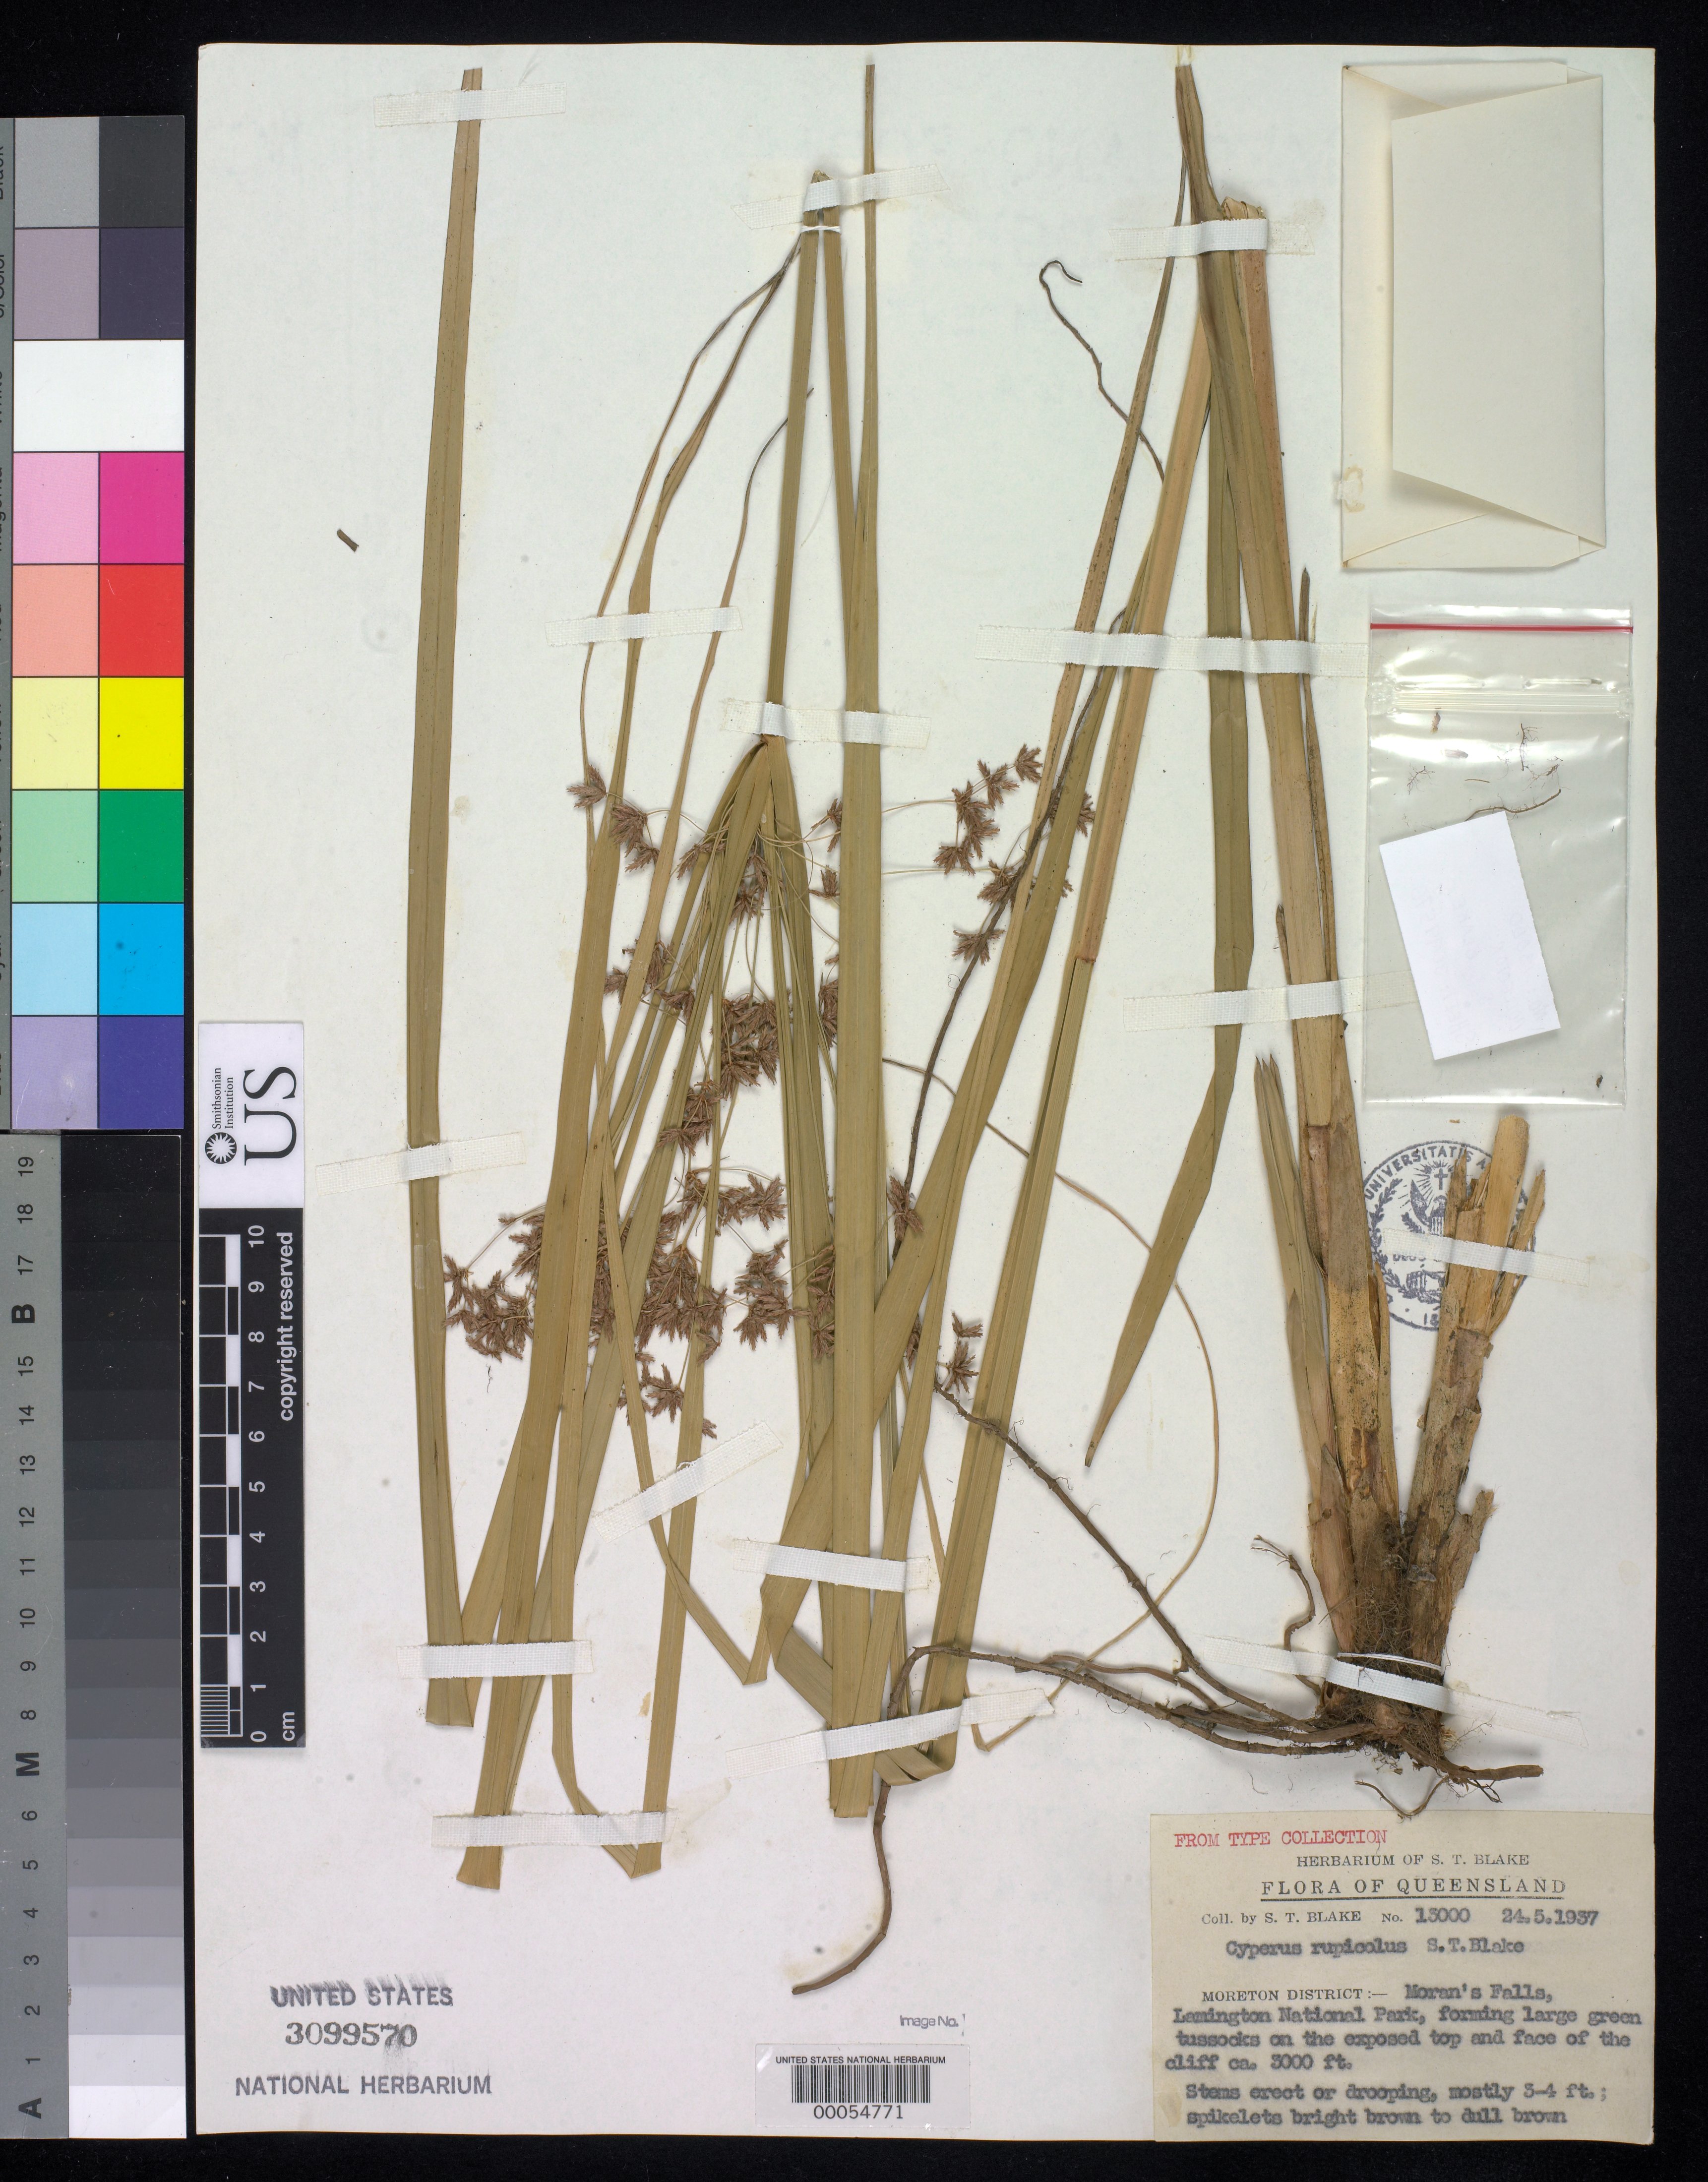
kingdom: Plantae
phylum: Tracheophyta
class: Liliopsida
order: Poales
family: Cyperaceae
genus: Cyperus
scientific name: Cyperus rupicola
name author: S.T. Blake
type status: Isotype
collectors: S. T. Blake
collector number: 13000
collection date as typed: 24 May 1937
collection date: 1937-05-24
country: Australia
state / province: Queensland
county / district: Moreton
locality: Moran's Falls, Lamington National Park, forming large green tussocks on exposed top & face of cliff.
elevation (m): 914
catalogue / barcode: US 3099570-2